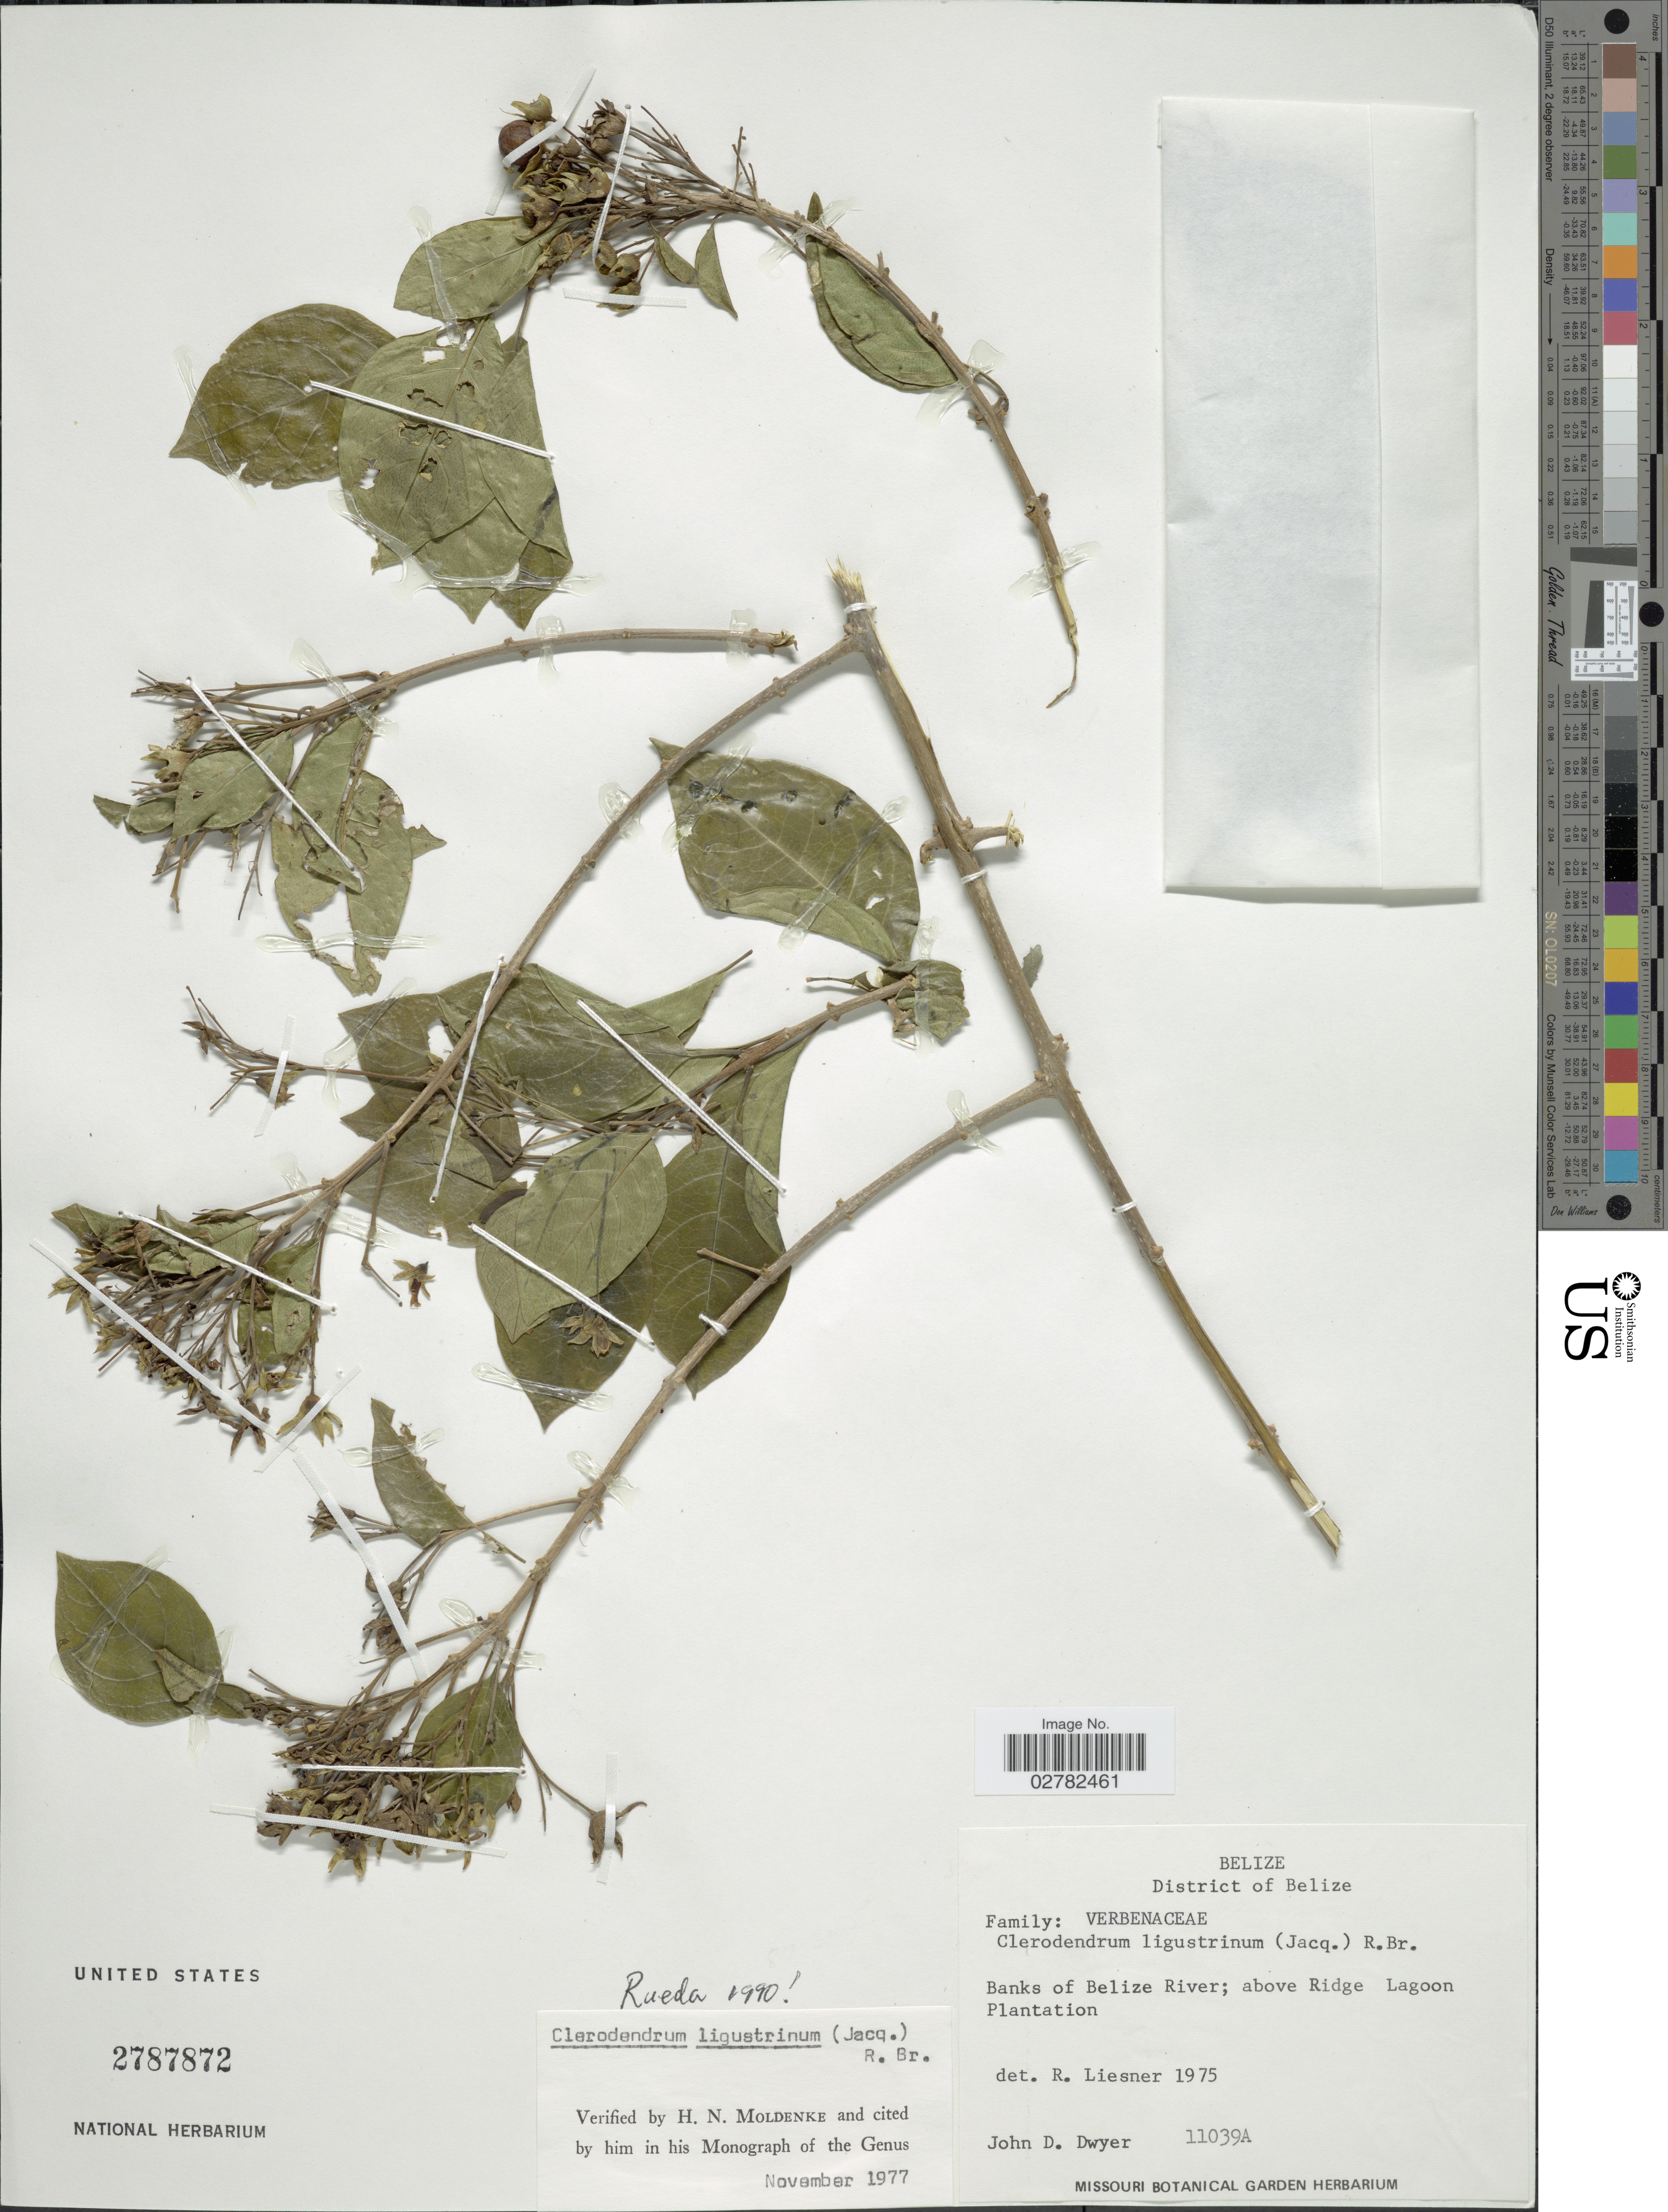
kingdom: Plantae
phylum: Tracheophyta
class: Magnoliopsida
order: Lamiales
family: Lamiaceae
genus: Clerodendrum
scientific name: Clerodendrum ligustrinum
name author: (Jacq.) R. Br.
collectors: J. D. Dwyer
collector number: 11039A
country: Belize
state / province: Belize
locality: District of Belize, Banks of Belize River; above Ridge Lagoon Plantation.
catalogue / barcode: US 2787872